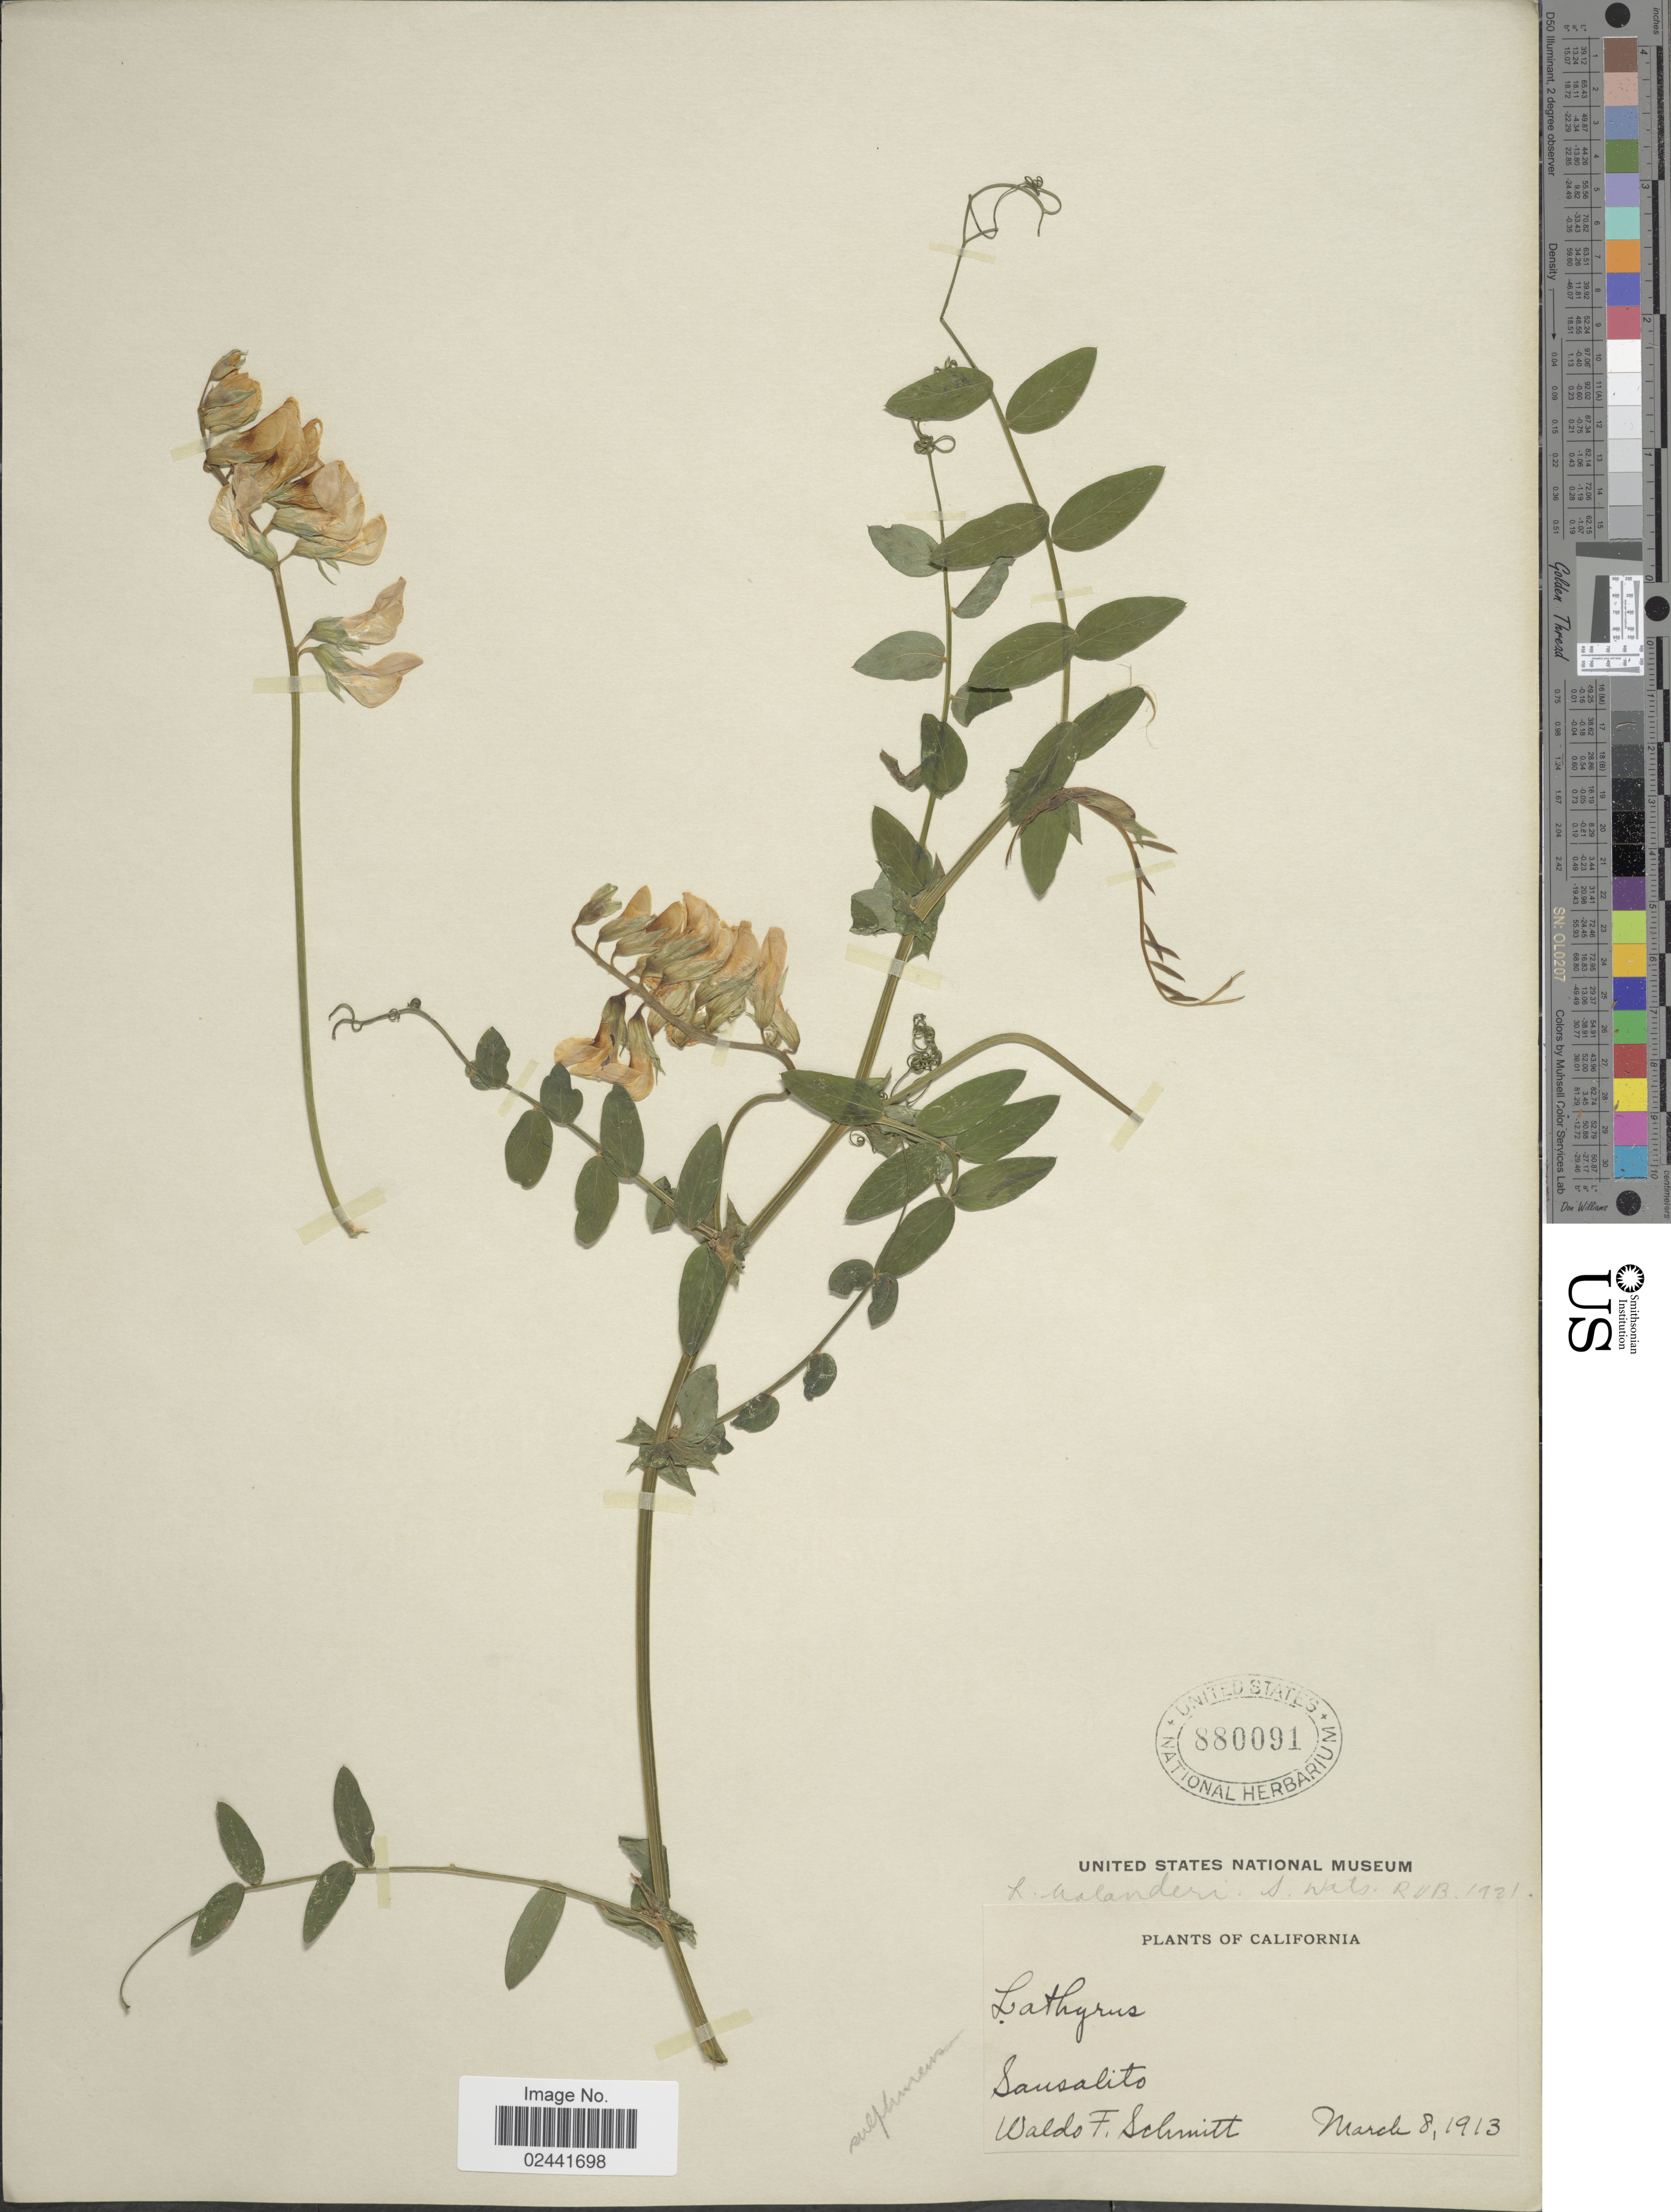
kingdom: Plantae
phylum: Tracheophyta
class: Magnoliopsida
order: Fabales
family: Fabaceae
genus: Lathyrus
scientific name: Lathyrus sulphureus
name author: W.H. Brewer ex A. Gray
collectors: W. F. Schmitt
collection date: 1913-03-08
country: United States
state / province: California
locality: Sansalito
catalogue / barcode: US 880091